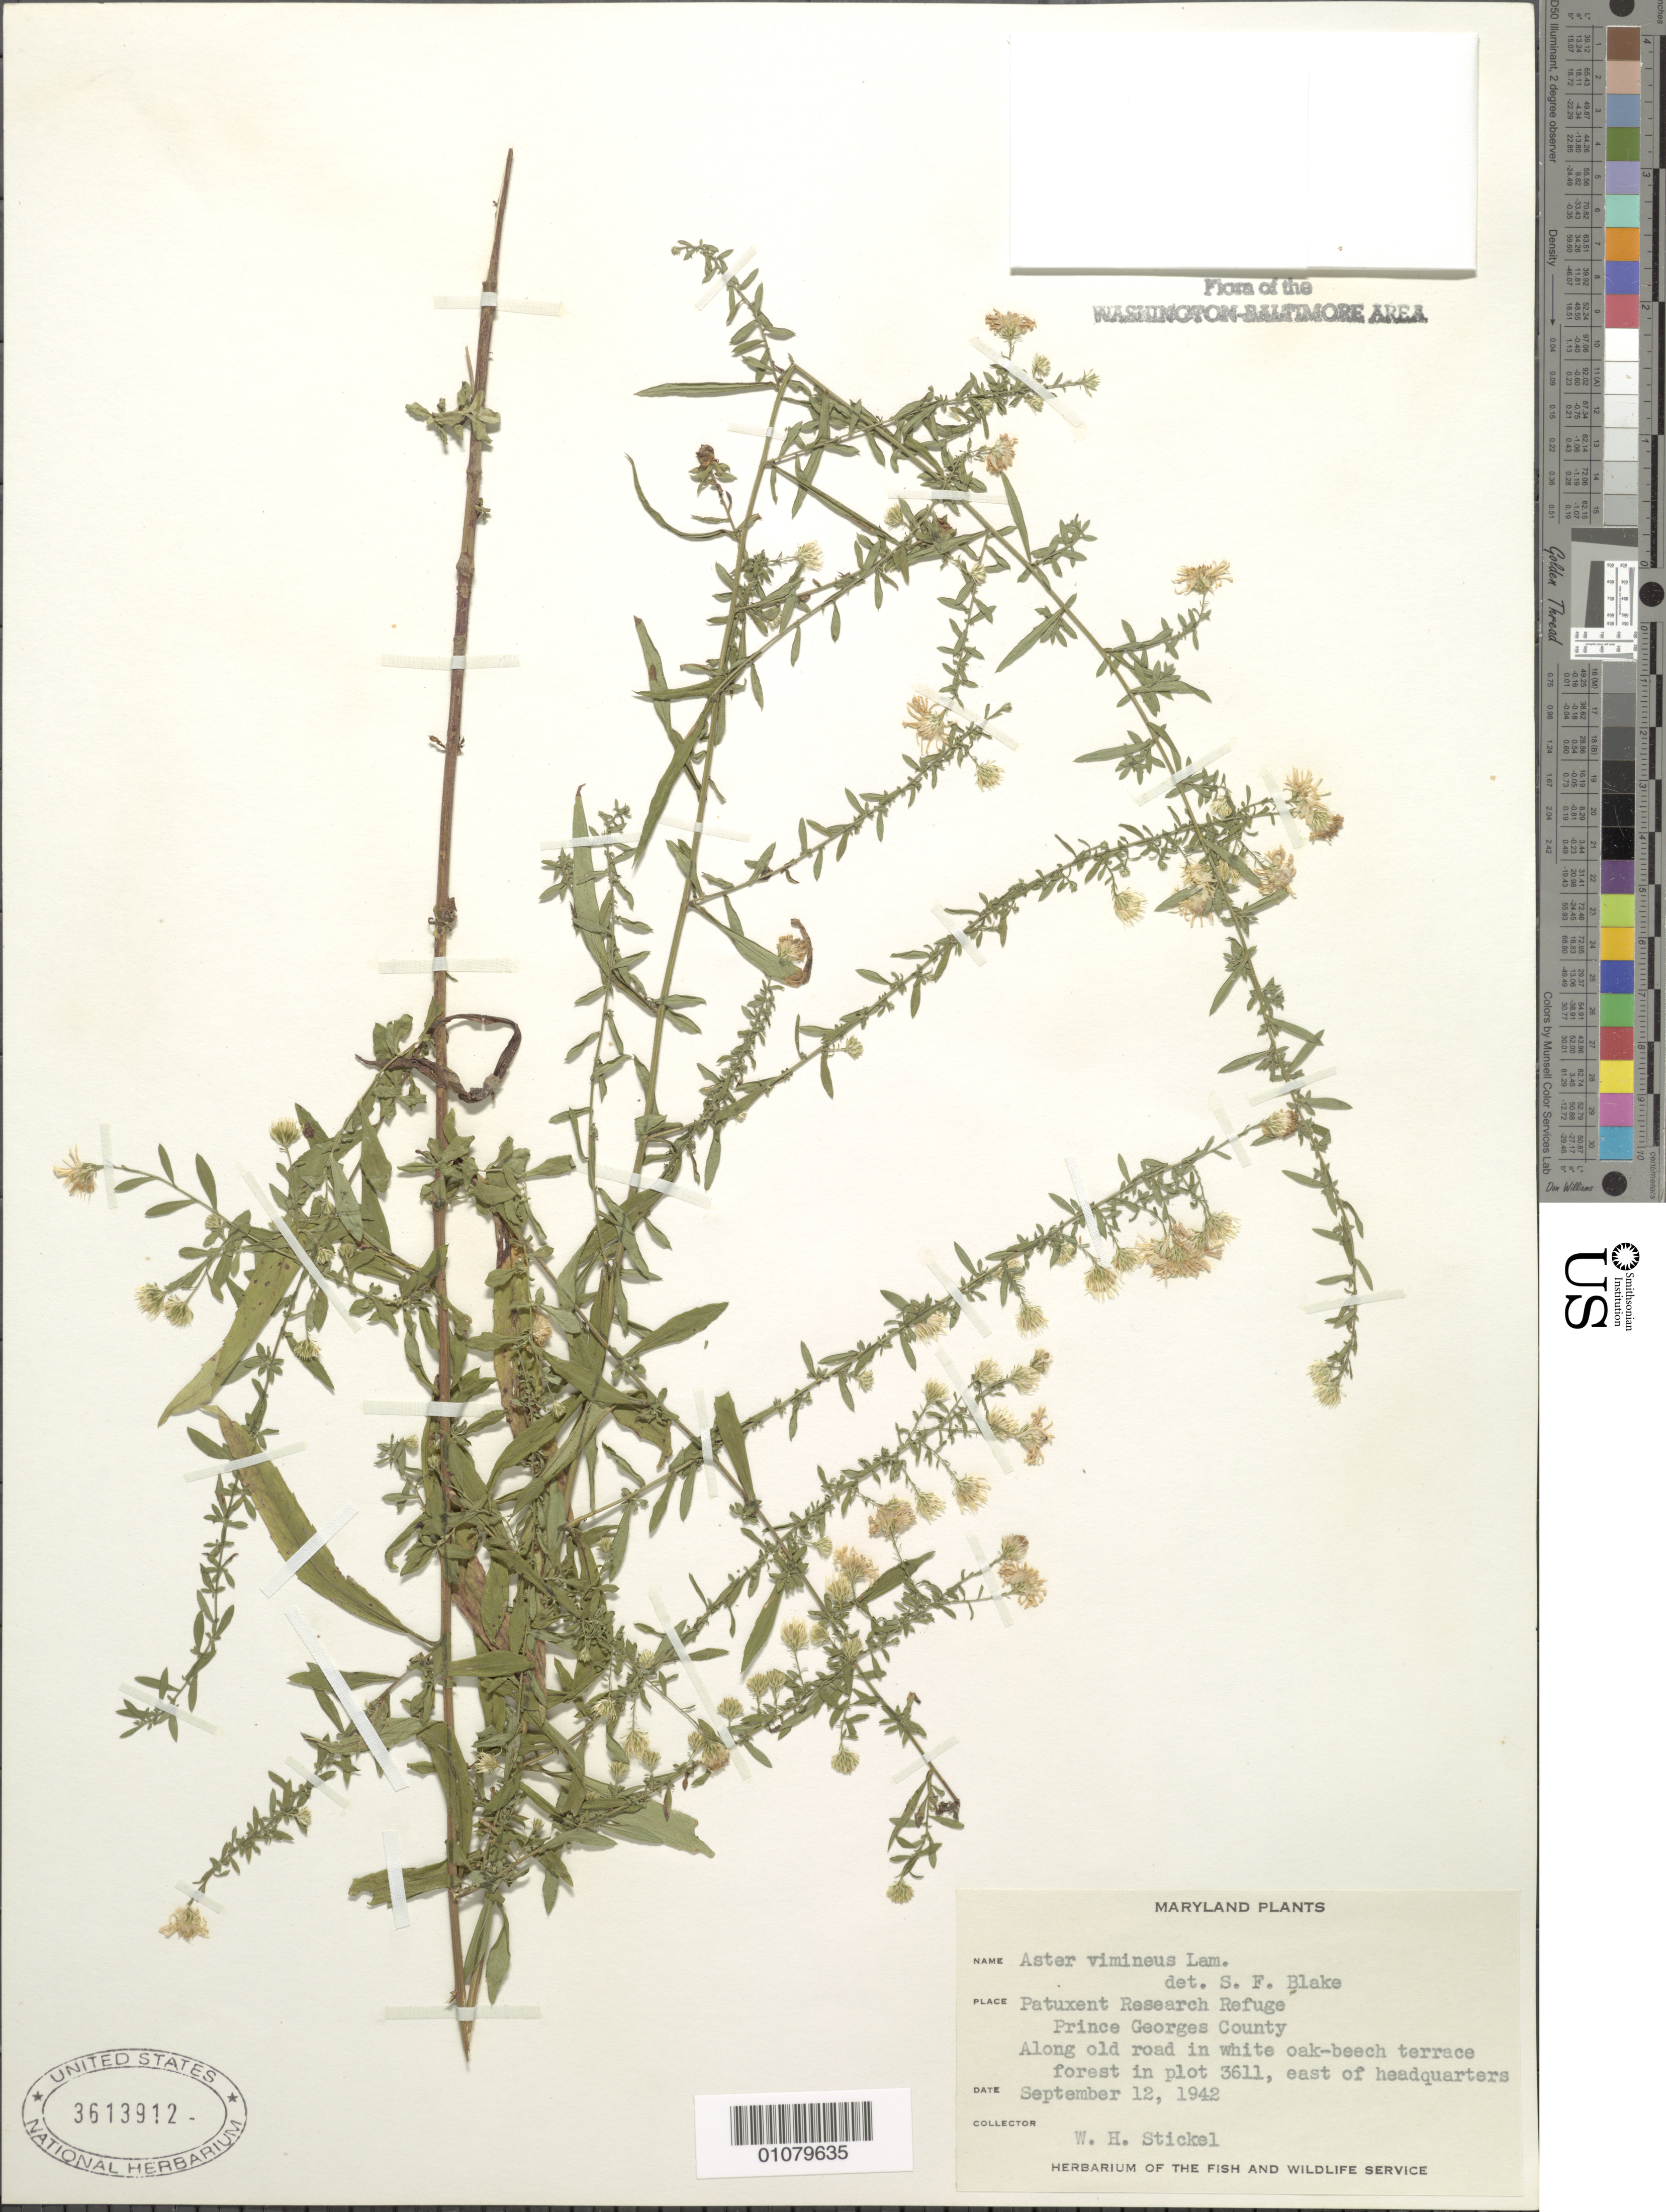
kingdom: Plantae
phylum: Tracheophyta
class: Magnoliopsida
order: Asterales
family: Asteraceae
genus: Aster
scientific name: Aster vimineus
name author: Lam.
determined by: Blake, Sydney F.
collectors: W. Stickel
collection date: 1942-09-12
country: United States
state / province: Maryland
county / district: Prince George's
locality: Patuxent Wildlife Refuge. Plot 3611, E. of headquarters.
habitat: Along old road in white oak-beech terrace forest.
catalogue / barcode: US 3613912